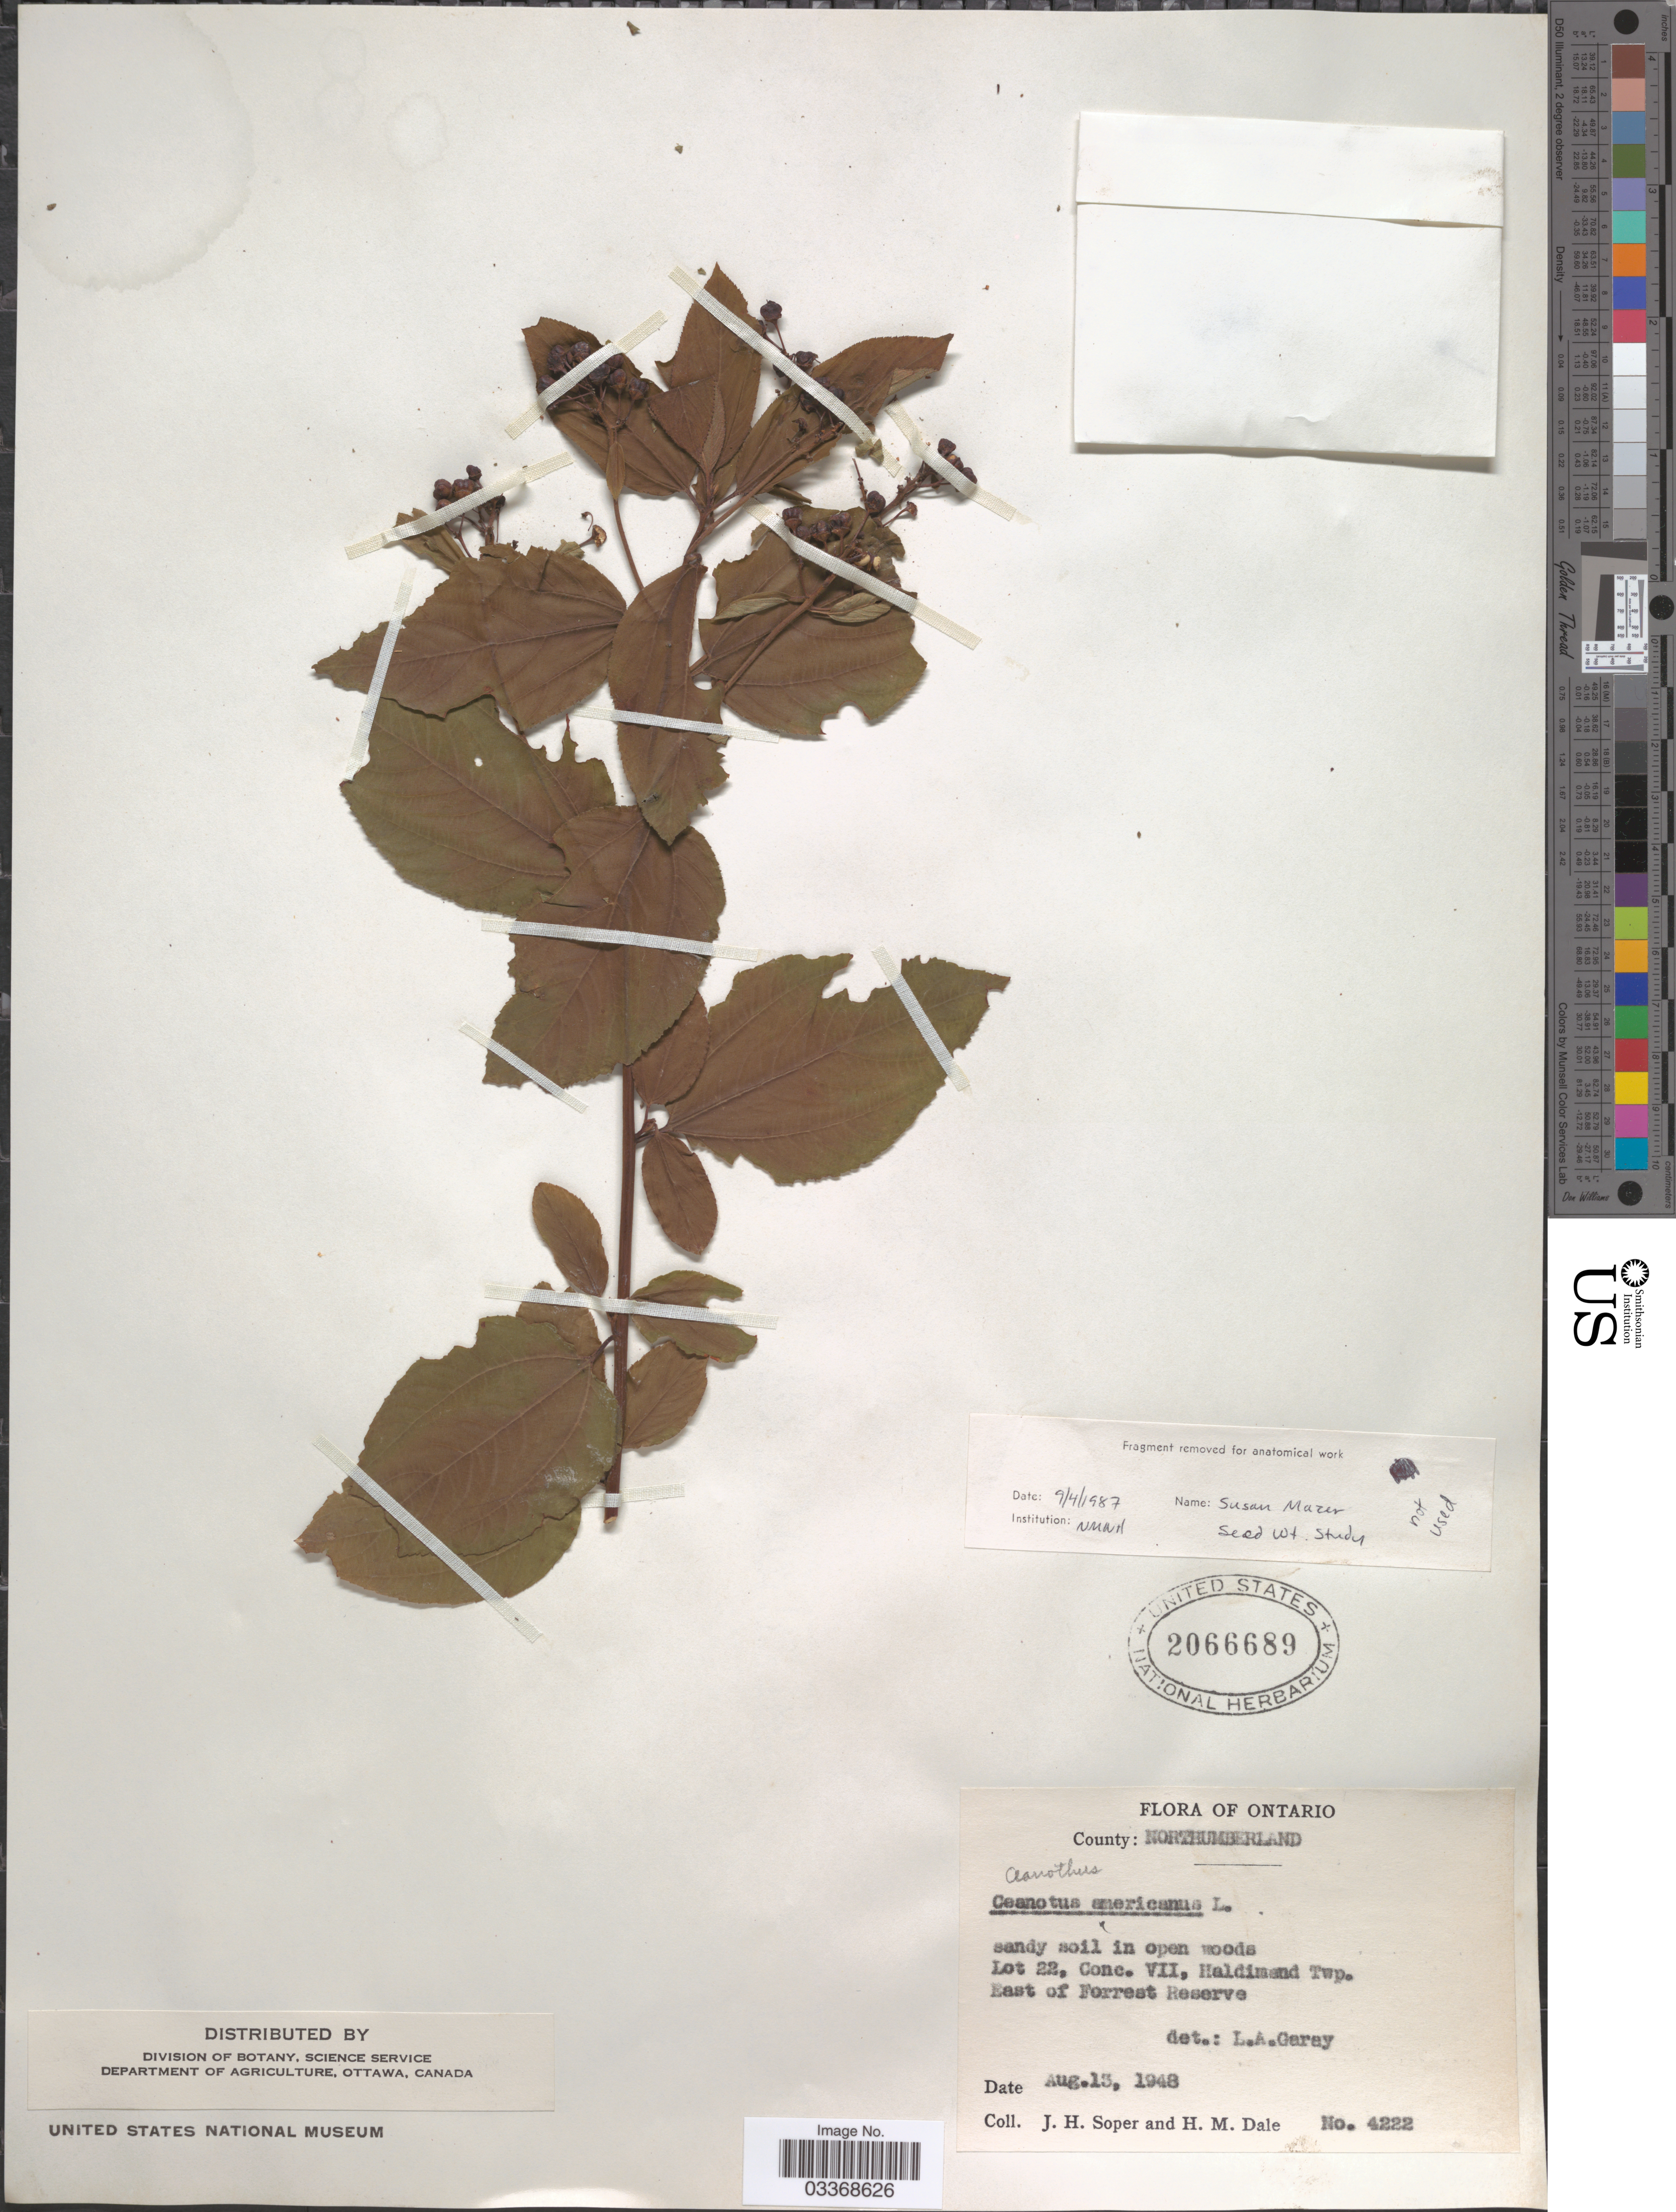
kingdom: Plantae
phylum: Tracheophyta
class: Magnoliopsida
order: Rosales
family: Rhamnaceae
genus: Ceanothus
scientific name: Ceanothus americanus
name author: L.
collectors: J. H. Soper & H. M. Dale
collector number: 4222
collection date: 1948-08-13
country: Canada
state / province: Ontario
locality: County: Northumberland. Lot 22, Conc. VII, Haldimand Twp. East of Forrest Reserve.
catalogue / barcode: US 2066689